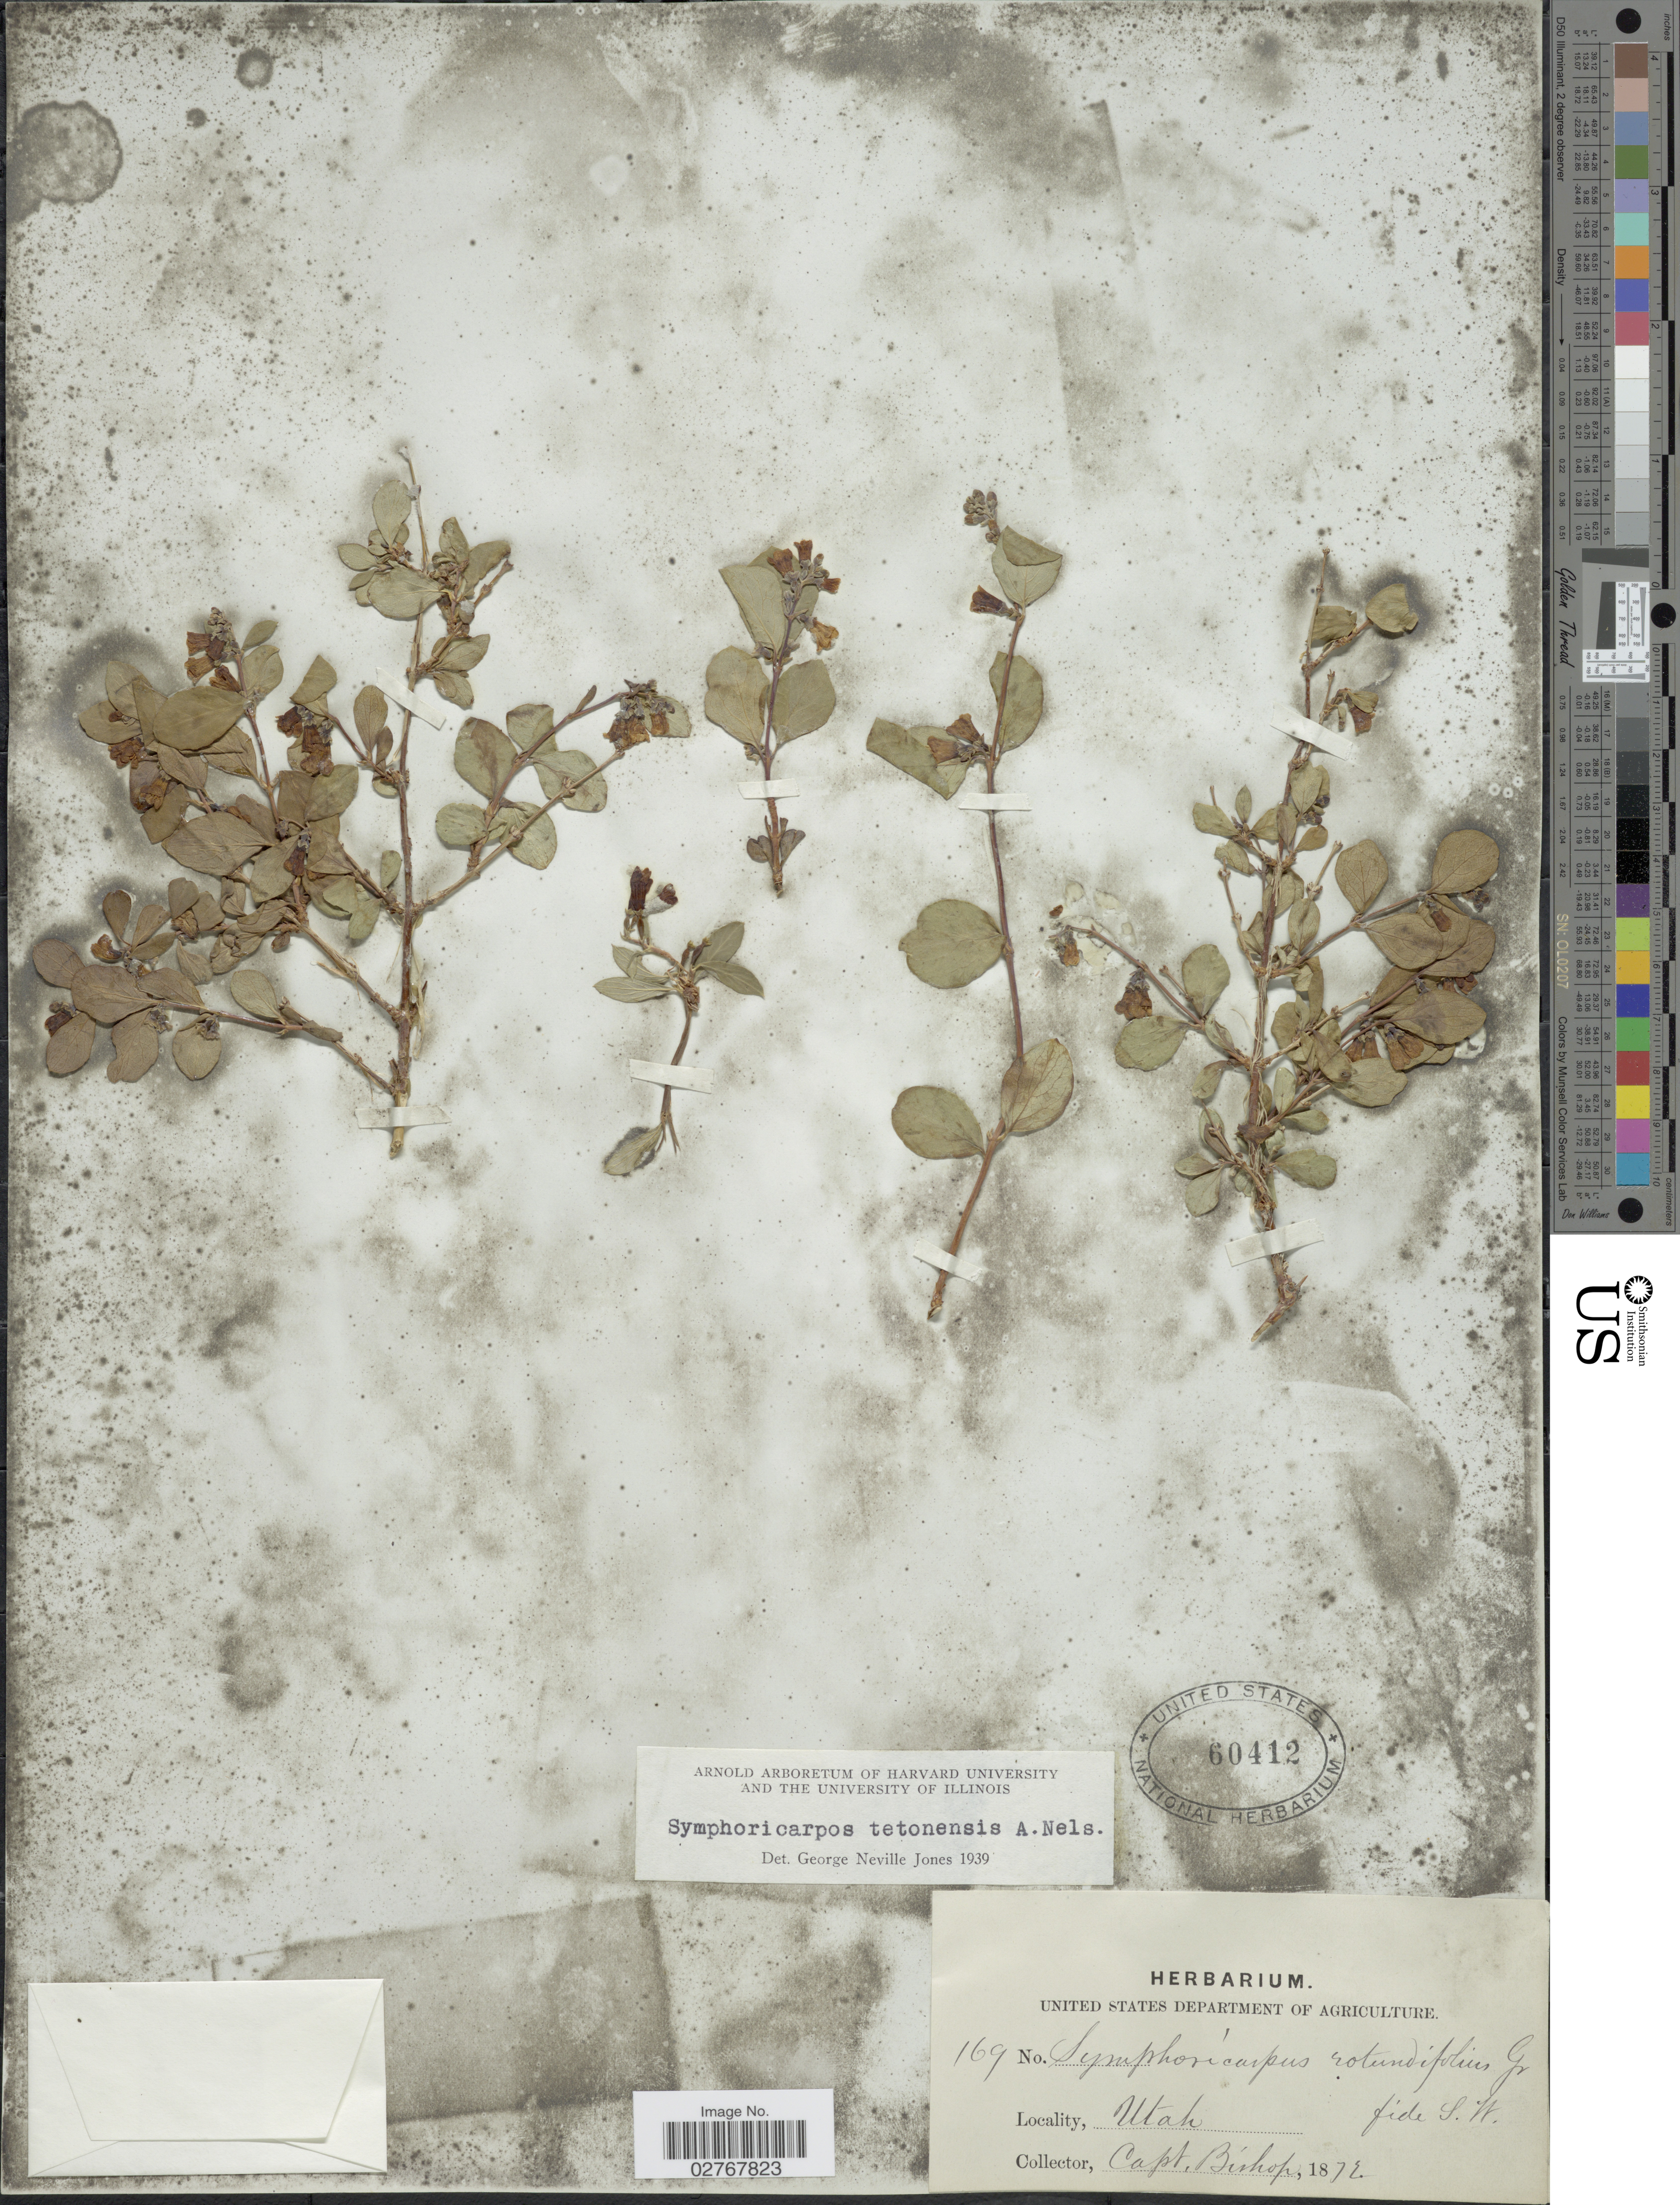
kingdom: Plantae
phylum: Tracheophyta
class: Magnoliopsida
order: Dipsacales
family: Caprifoliaceae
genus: Symphoricarpos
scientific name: Symphoricarpos tetonensis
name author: A. Nelson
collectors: F. M. Bishop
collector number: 169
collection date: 1872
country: United States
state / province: Utah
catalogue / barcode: US 60412